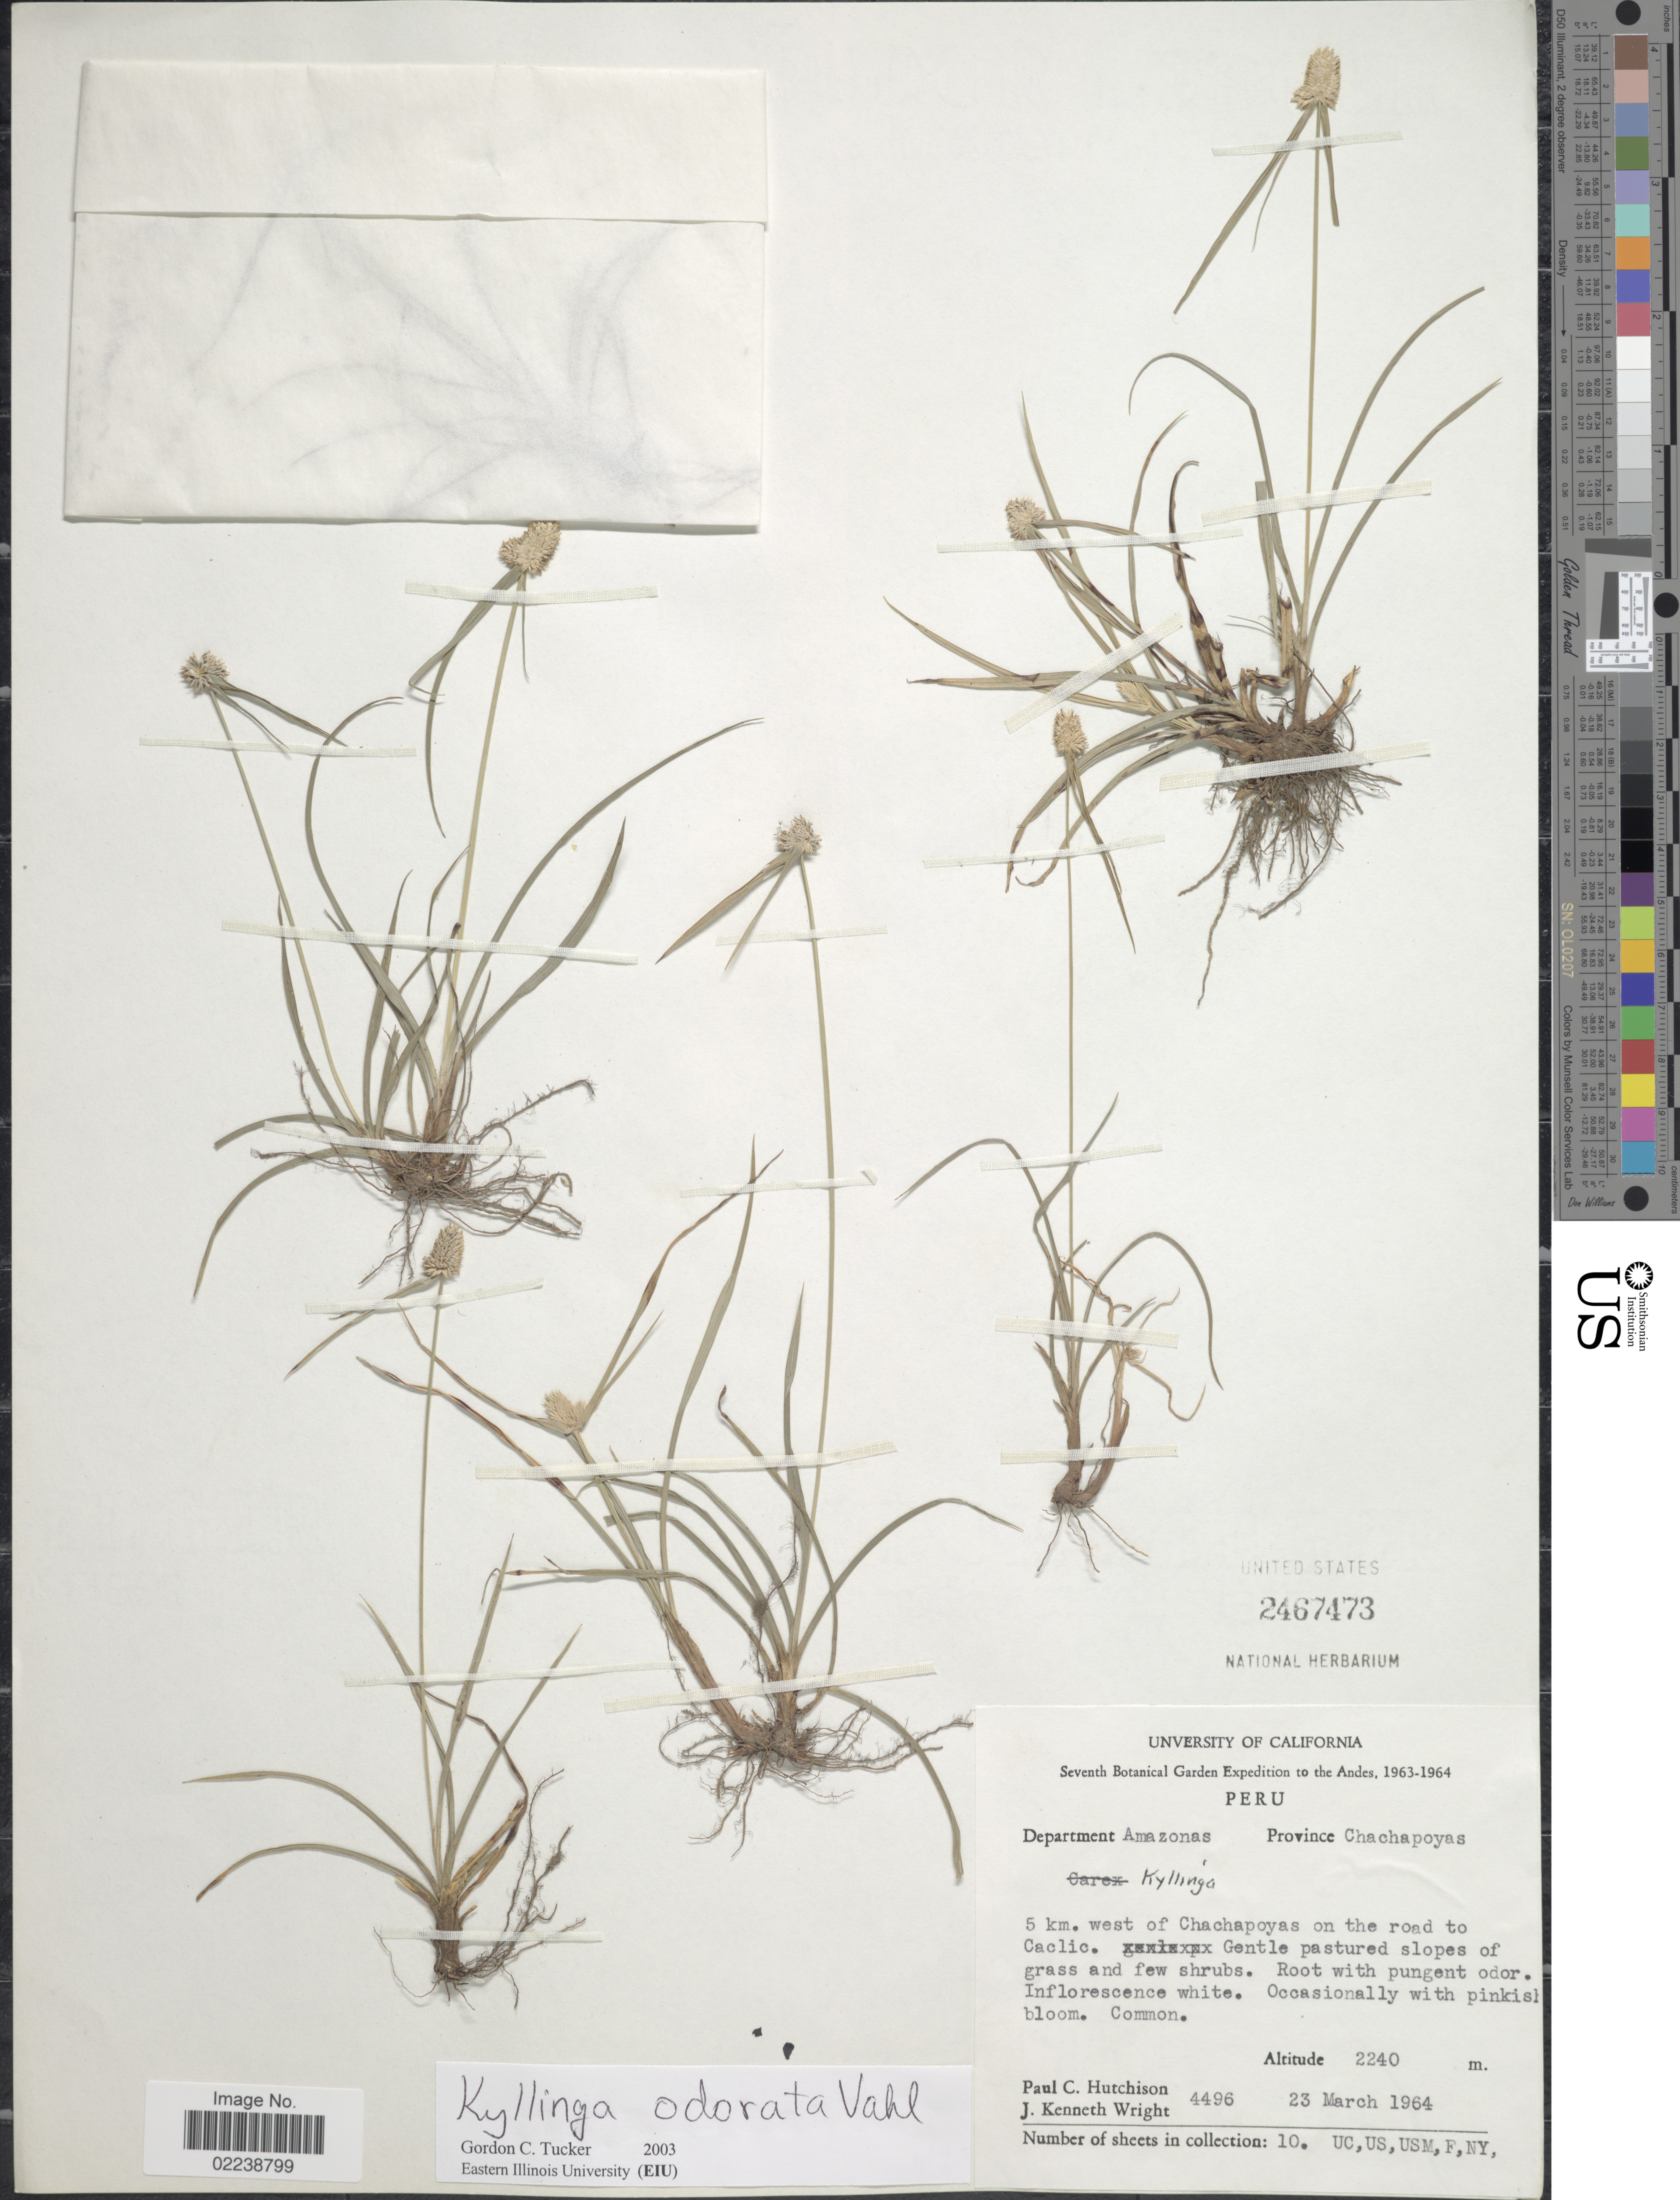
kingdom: Plantae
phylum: Tracheophyta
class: Liliopsida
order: Poales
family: Cyperaceae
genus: Cyperus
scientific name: Cyperus sesquiflorus subsp. sesquiflorus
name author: (Torr.) Mattf. & Kük.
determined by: Strong, M. T., (US), Smithsonian Institution - National Museum of Natural History (UNITED STATES)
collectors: P. C. Hutchison & J. K. Wright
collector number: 4496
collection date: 1964-03-23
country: Peru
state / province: Amazonas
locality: Province Chachapoyas, 5 km. west of Chachapoyas on the road to Caclic.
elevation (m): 2240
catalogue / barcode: US 2467473